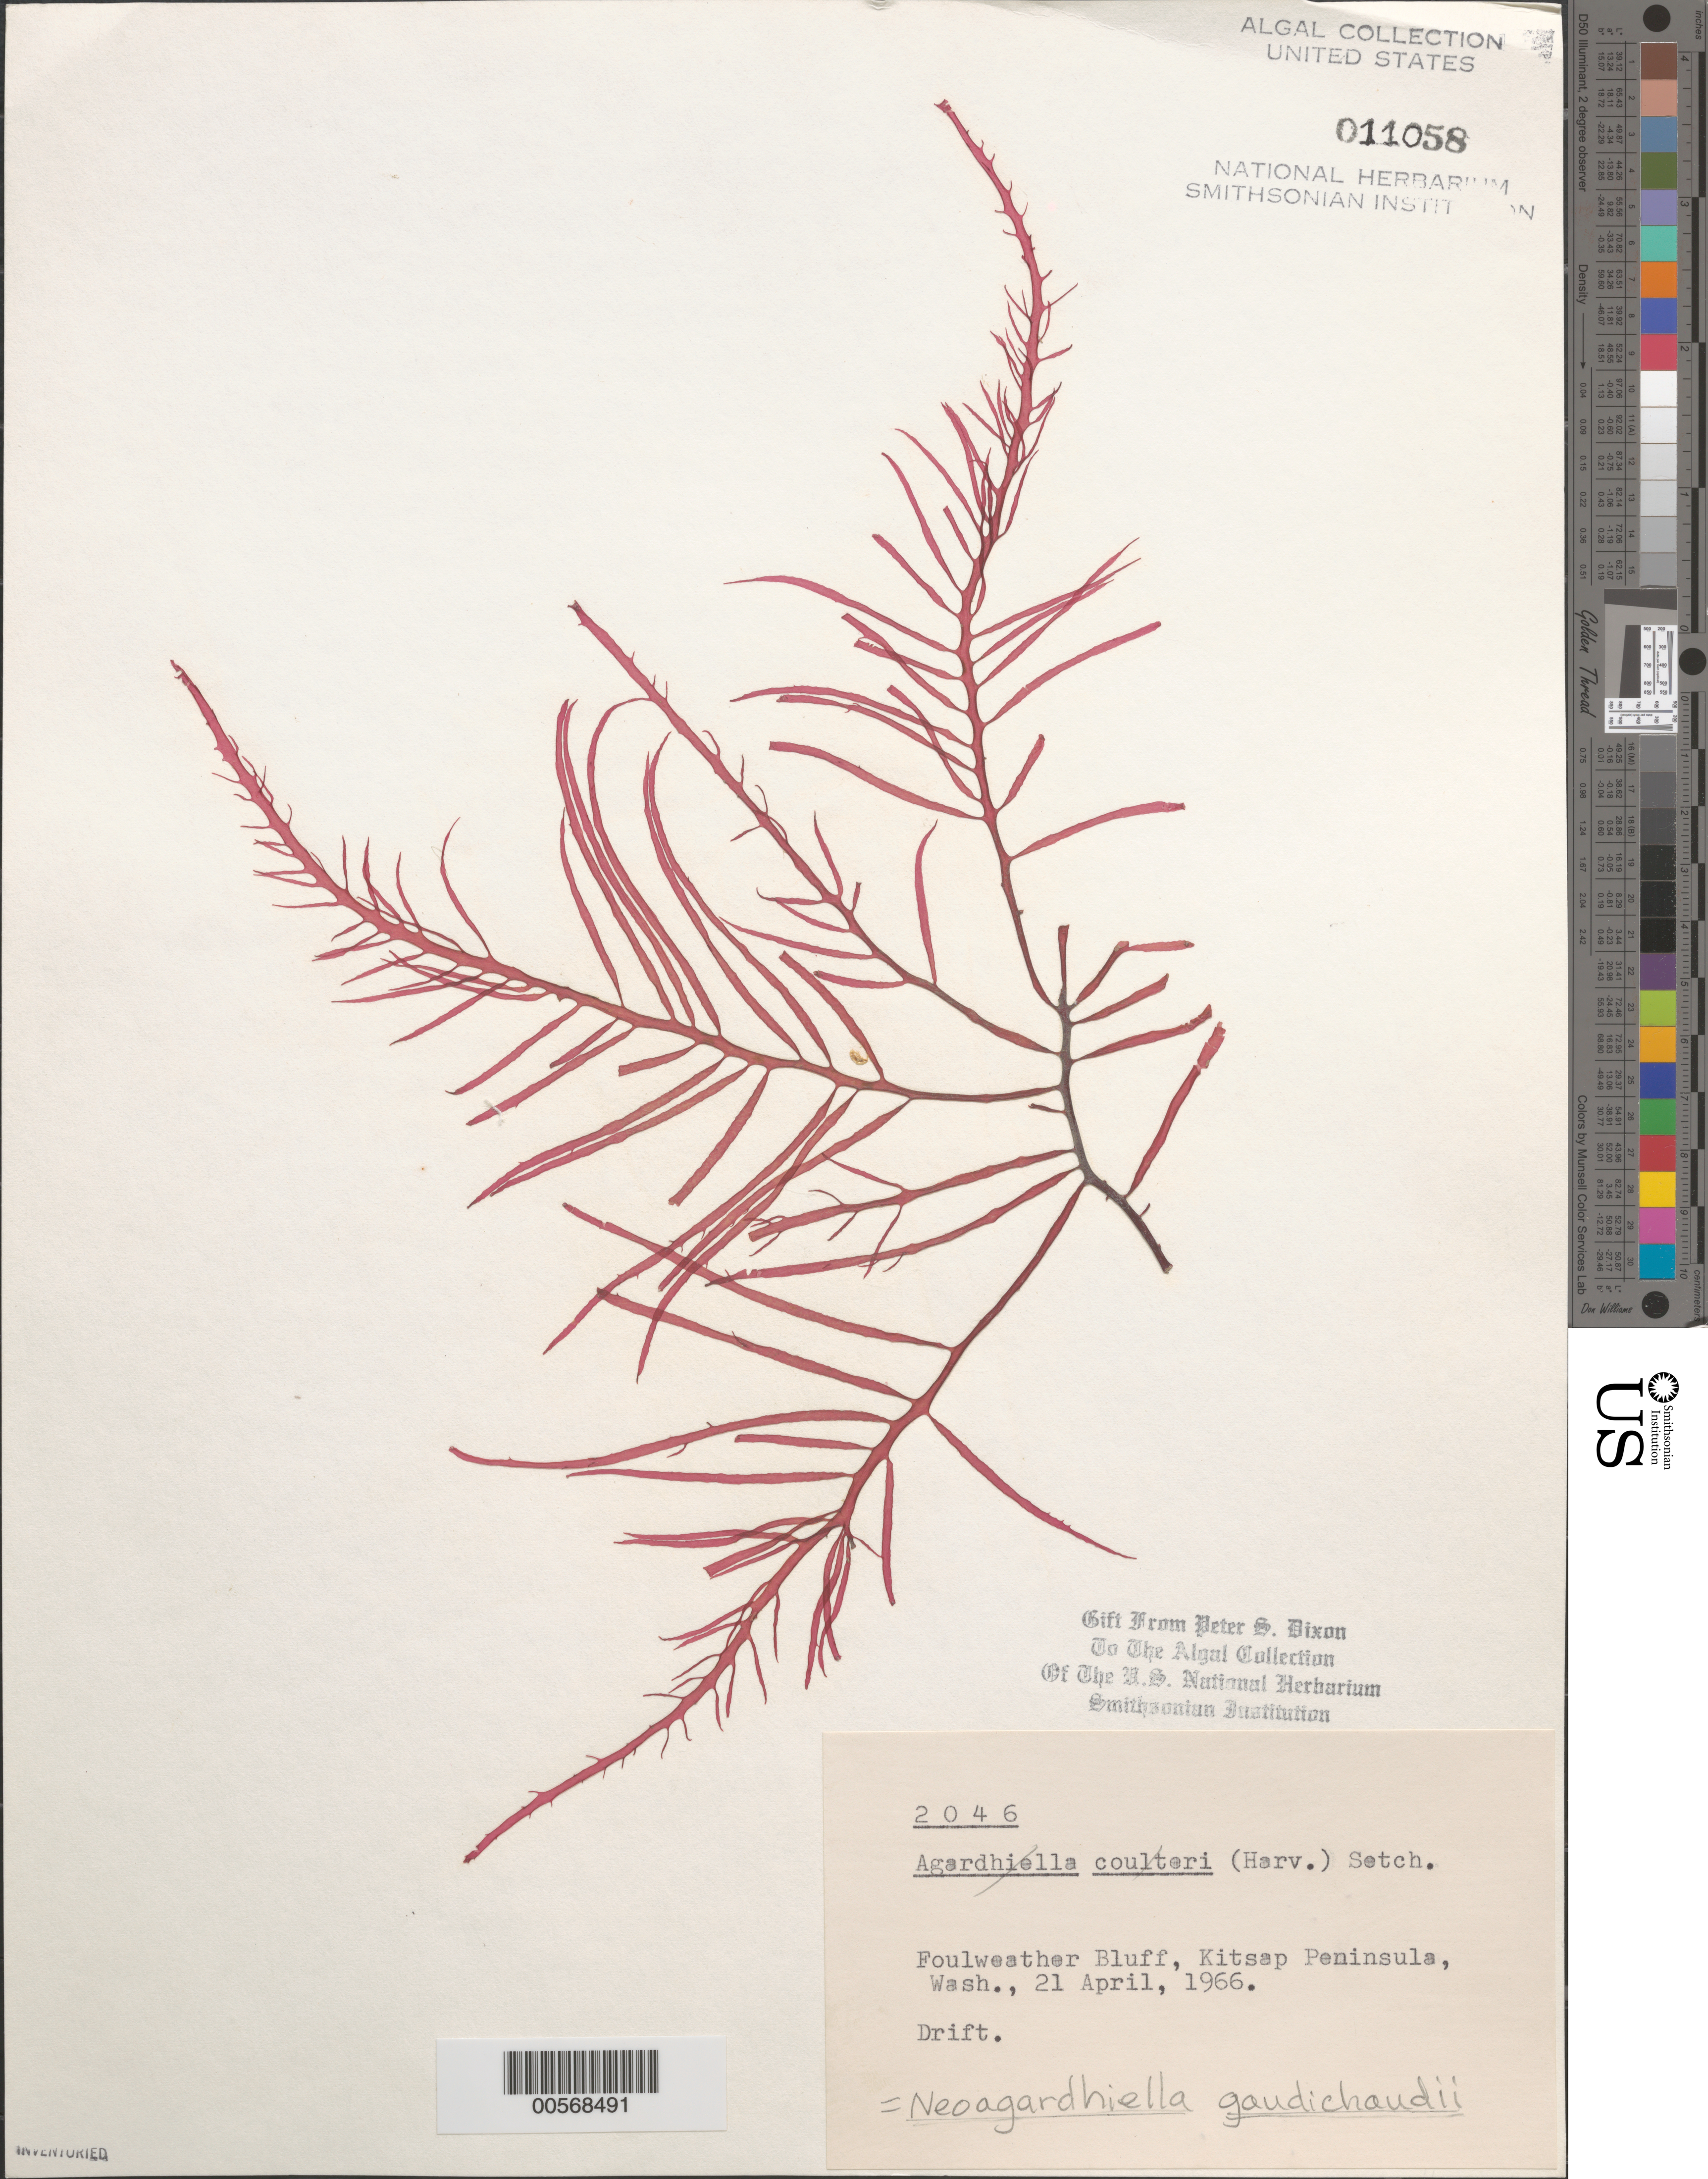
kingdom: Plantae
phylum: Rhodophyta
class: Florideophyceae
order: Gigartinales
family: Solieriaceae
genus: Sarcodiotheca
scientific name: Sarcodiotheca gaudichaudii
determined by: Algae name updating Project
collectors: P. S. Dixon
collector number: PSD 2046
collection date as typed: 21 Apr 1966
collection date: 1966-04-21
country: United States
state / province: Washington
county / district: Kitsap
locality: Foulweather Bluff, Kitsap Peninsula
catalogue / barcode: US 11058